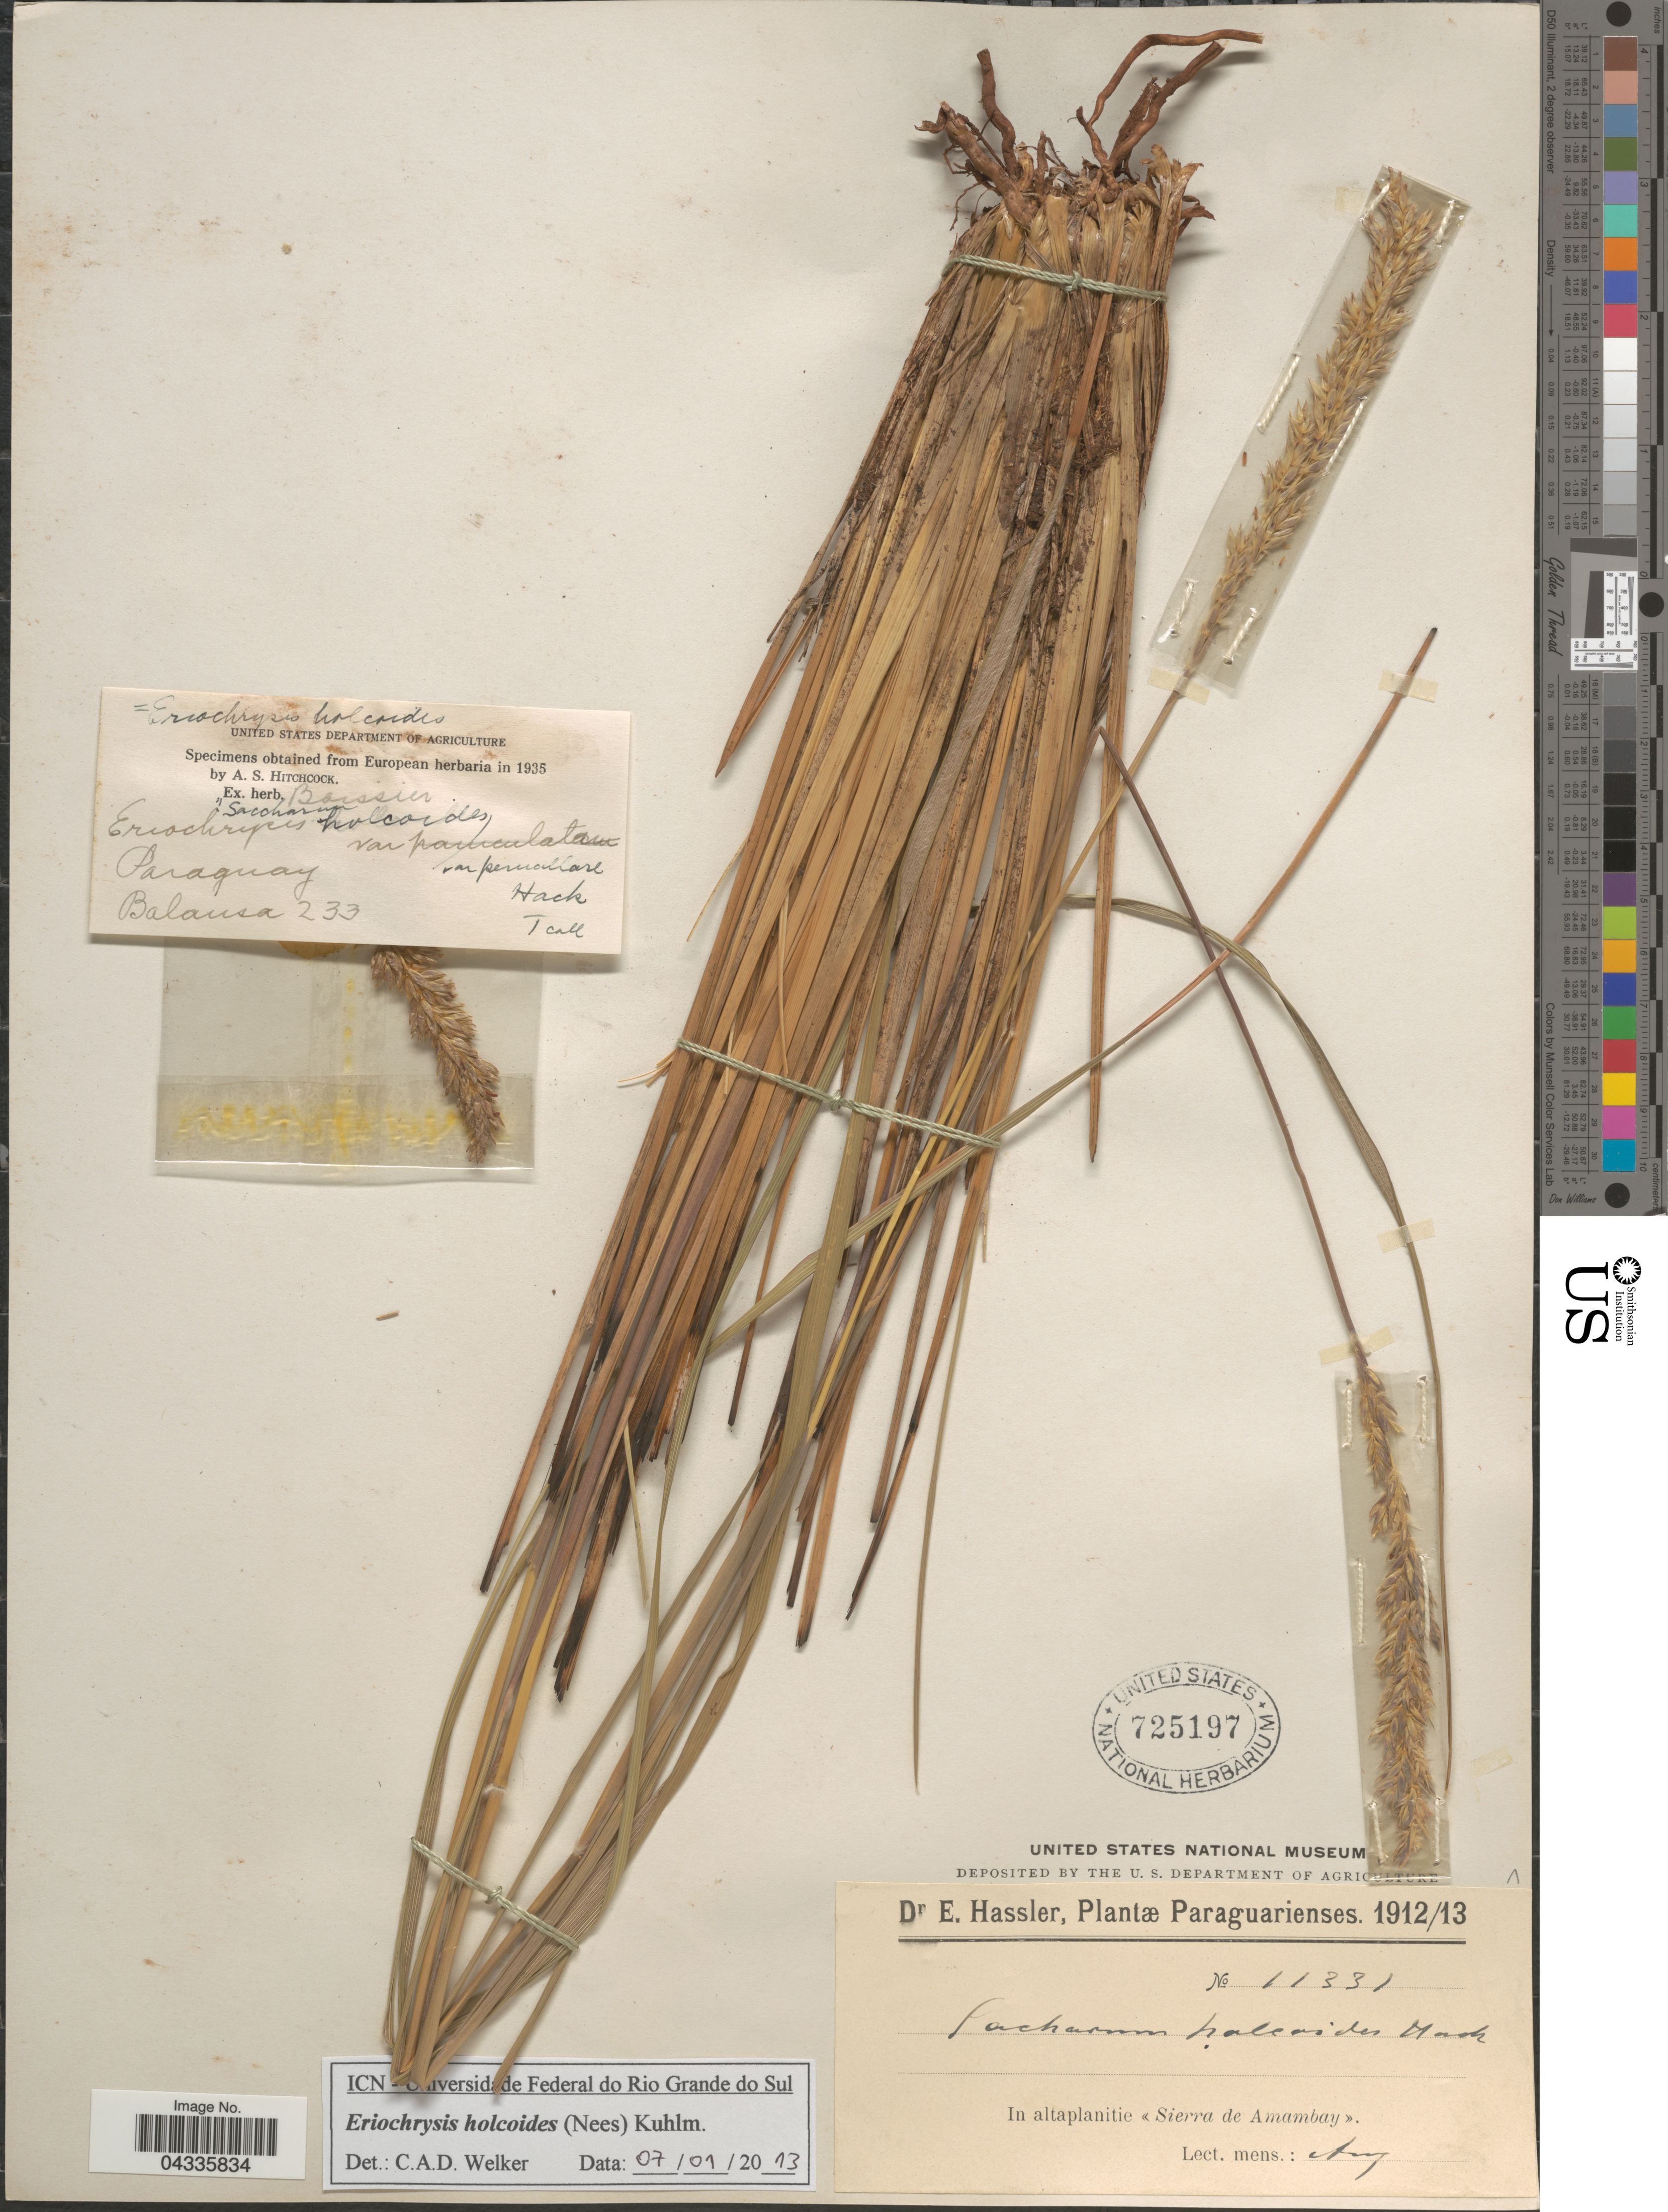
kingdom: Plantae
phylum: Tracheophyta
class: Liliopsida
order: Poales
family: Poaceae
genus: Eriochrysis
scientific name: Eriochrysis holcoides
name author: (Nees) Kuhlm.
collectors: E. Hassler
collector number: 11331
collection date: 1912-08/1913-08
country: Paraguay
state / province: Amambay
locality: In altaplanitie «Sierra de Amambay».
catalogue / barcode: US 725197